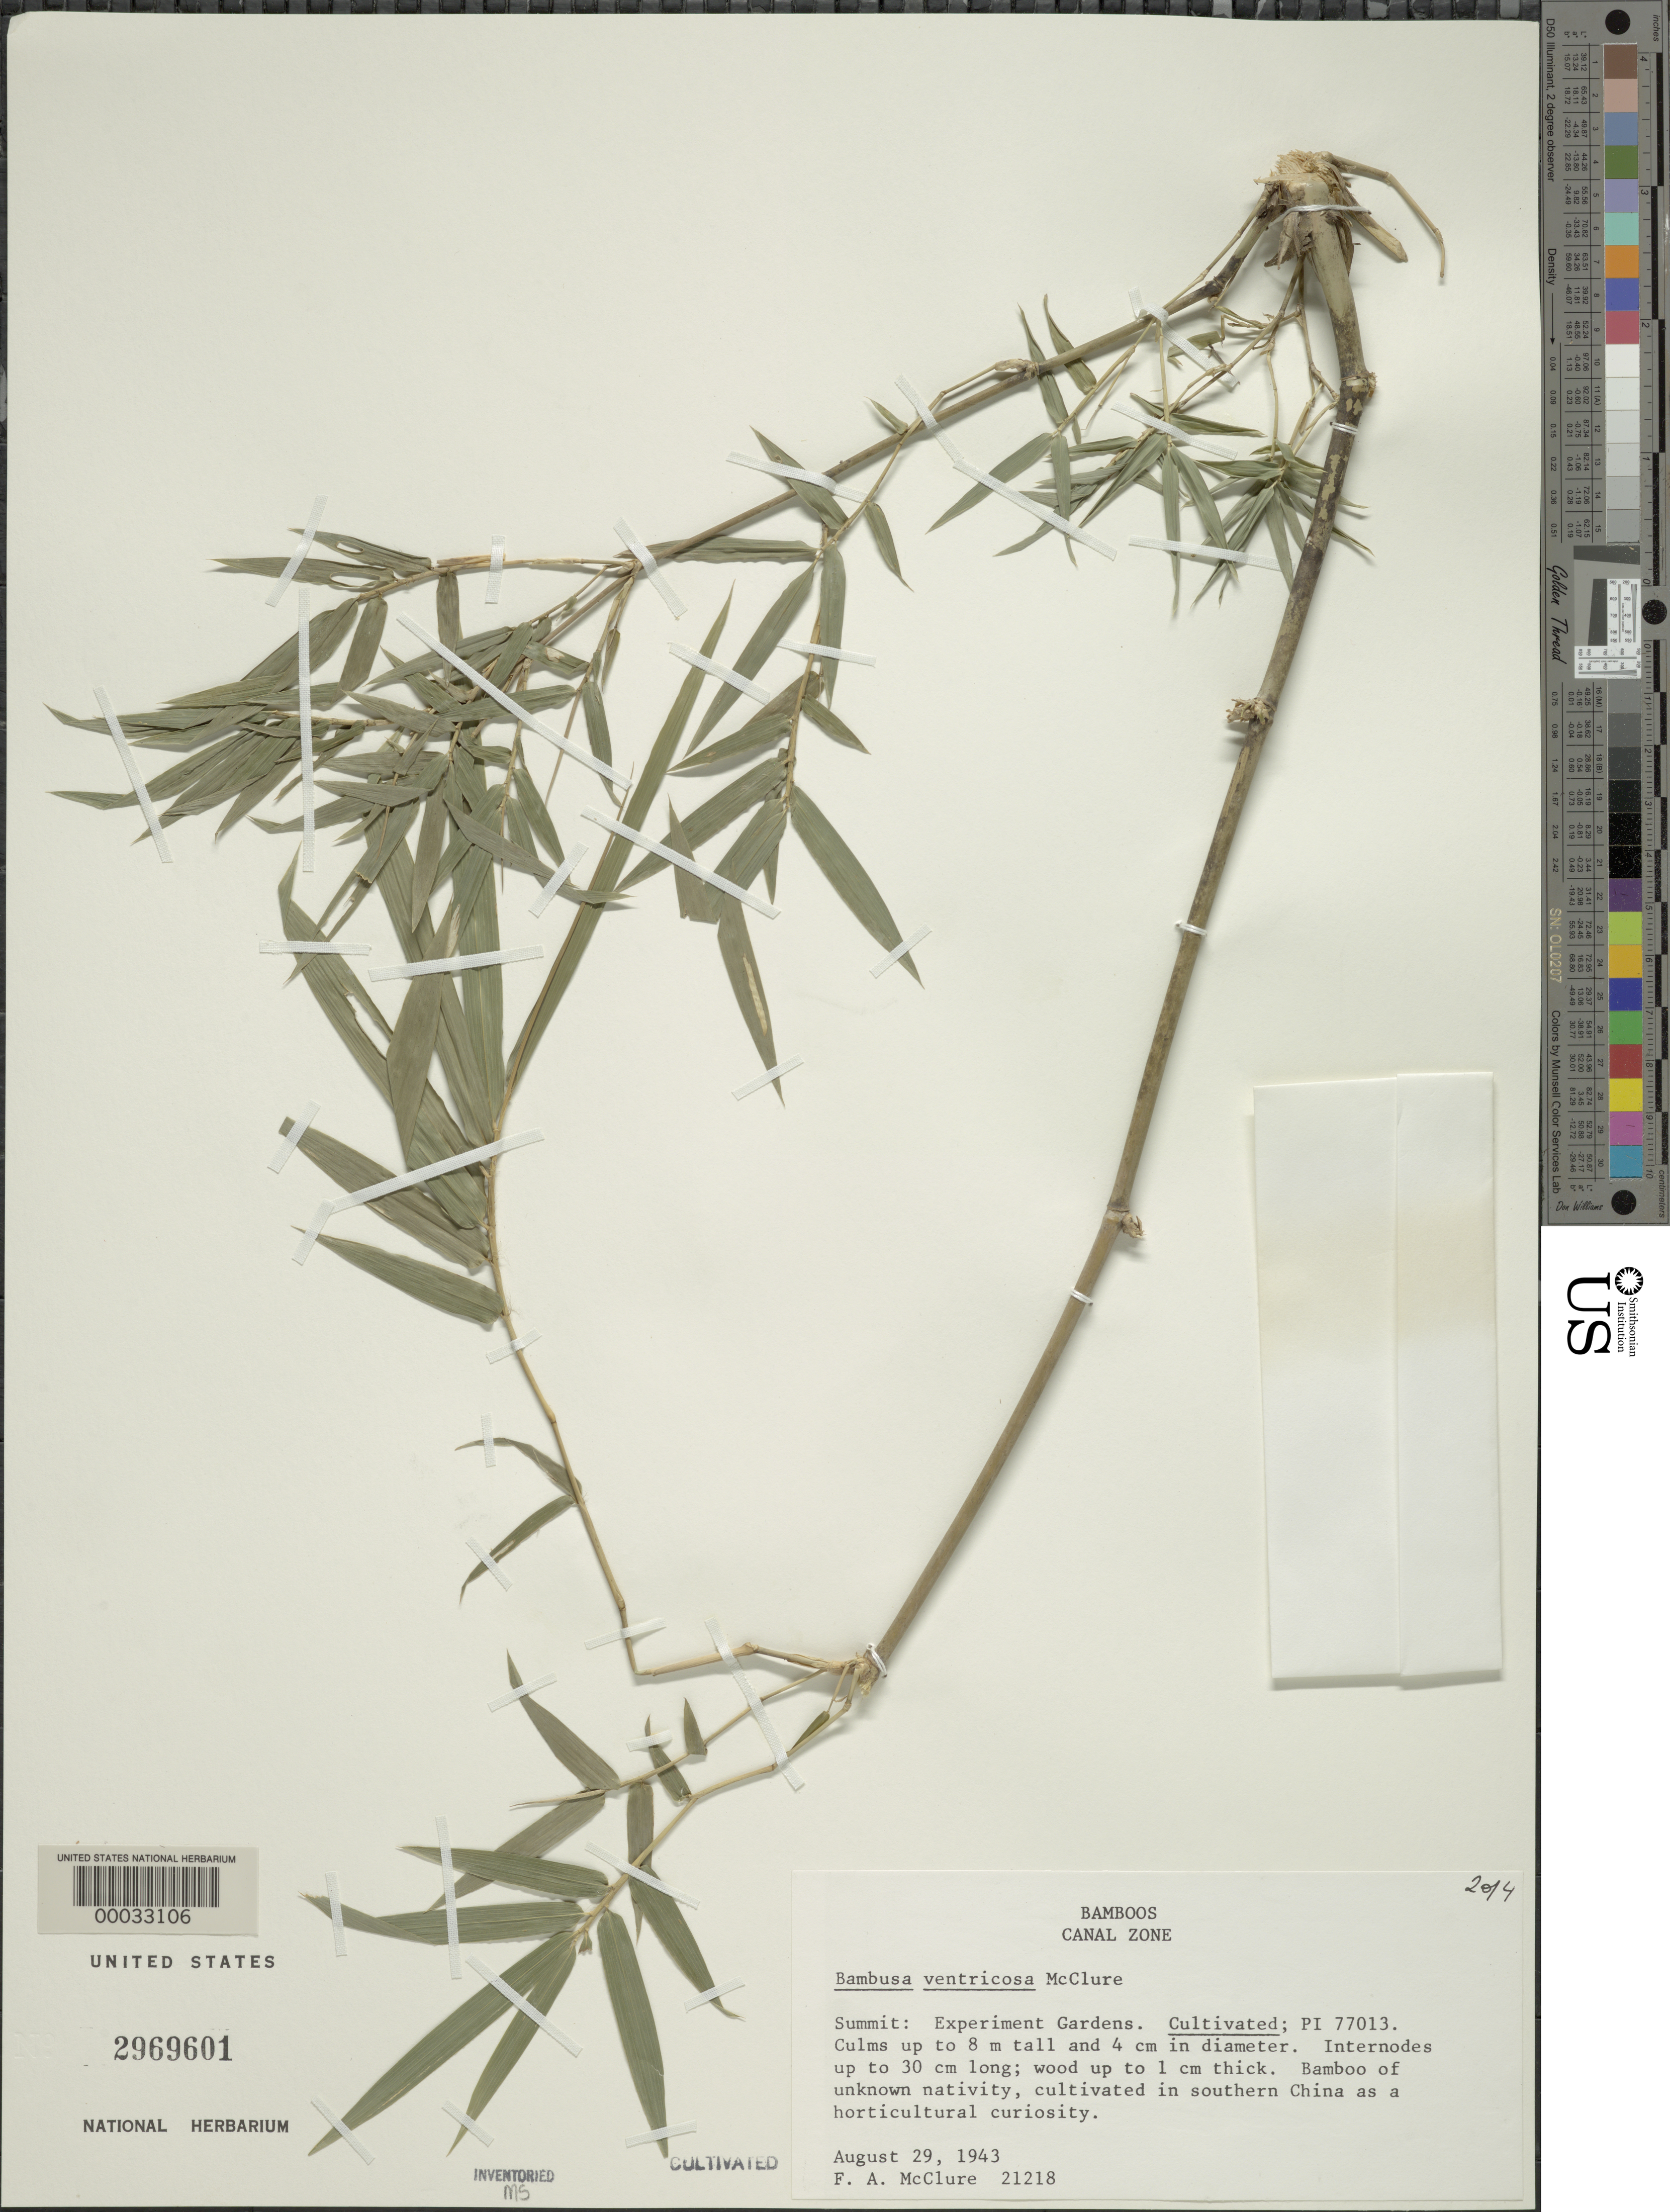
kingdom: Plantae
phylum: Tracheophyta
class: Liliopsida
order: Poales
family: Poaceae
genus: Bambusa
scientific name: Bambusa ventricosa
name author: McClure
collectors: F. A. McClure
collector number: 21218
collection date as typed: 29 Aug 1943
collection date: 1943-08-29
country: Panama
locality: Esperimental Gardens summit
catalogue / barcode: US 2969601